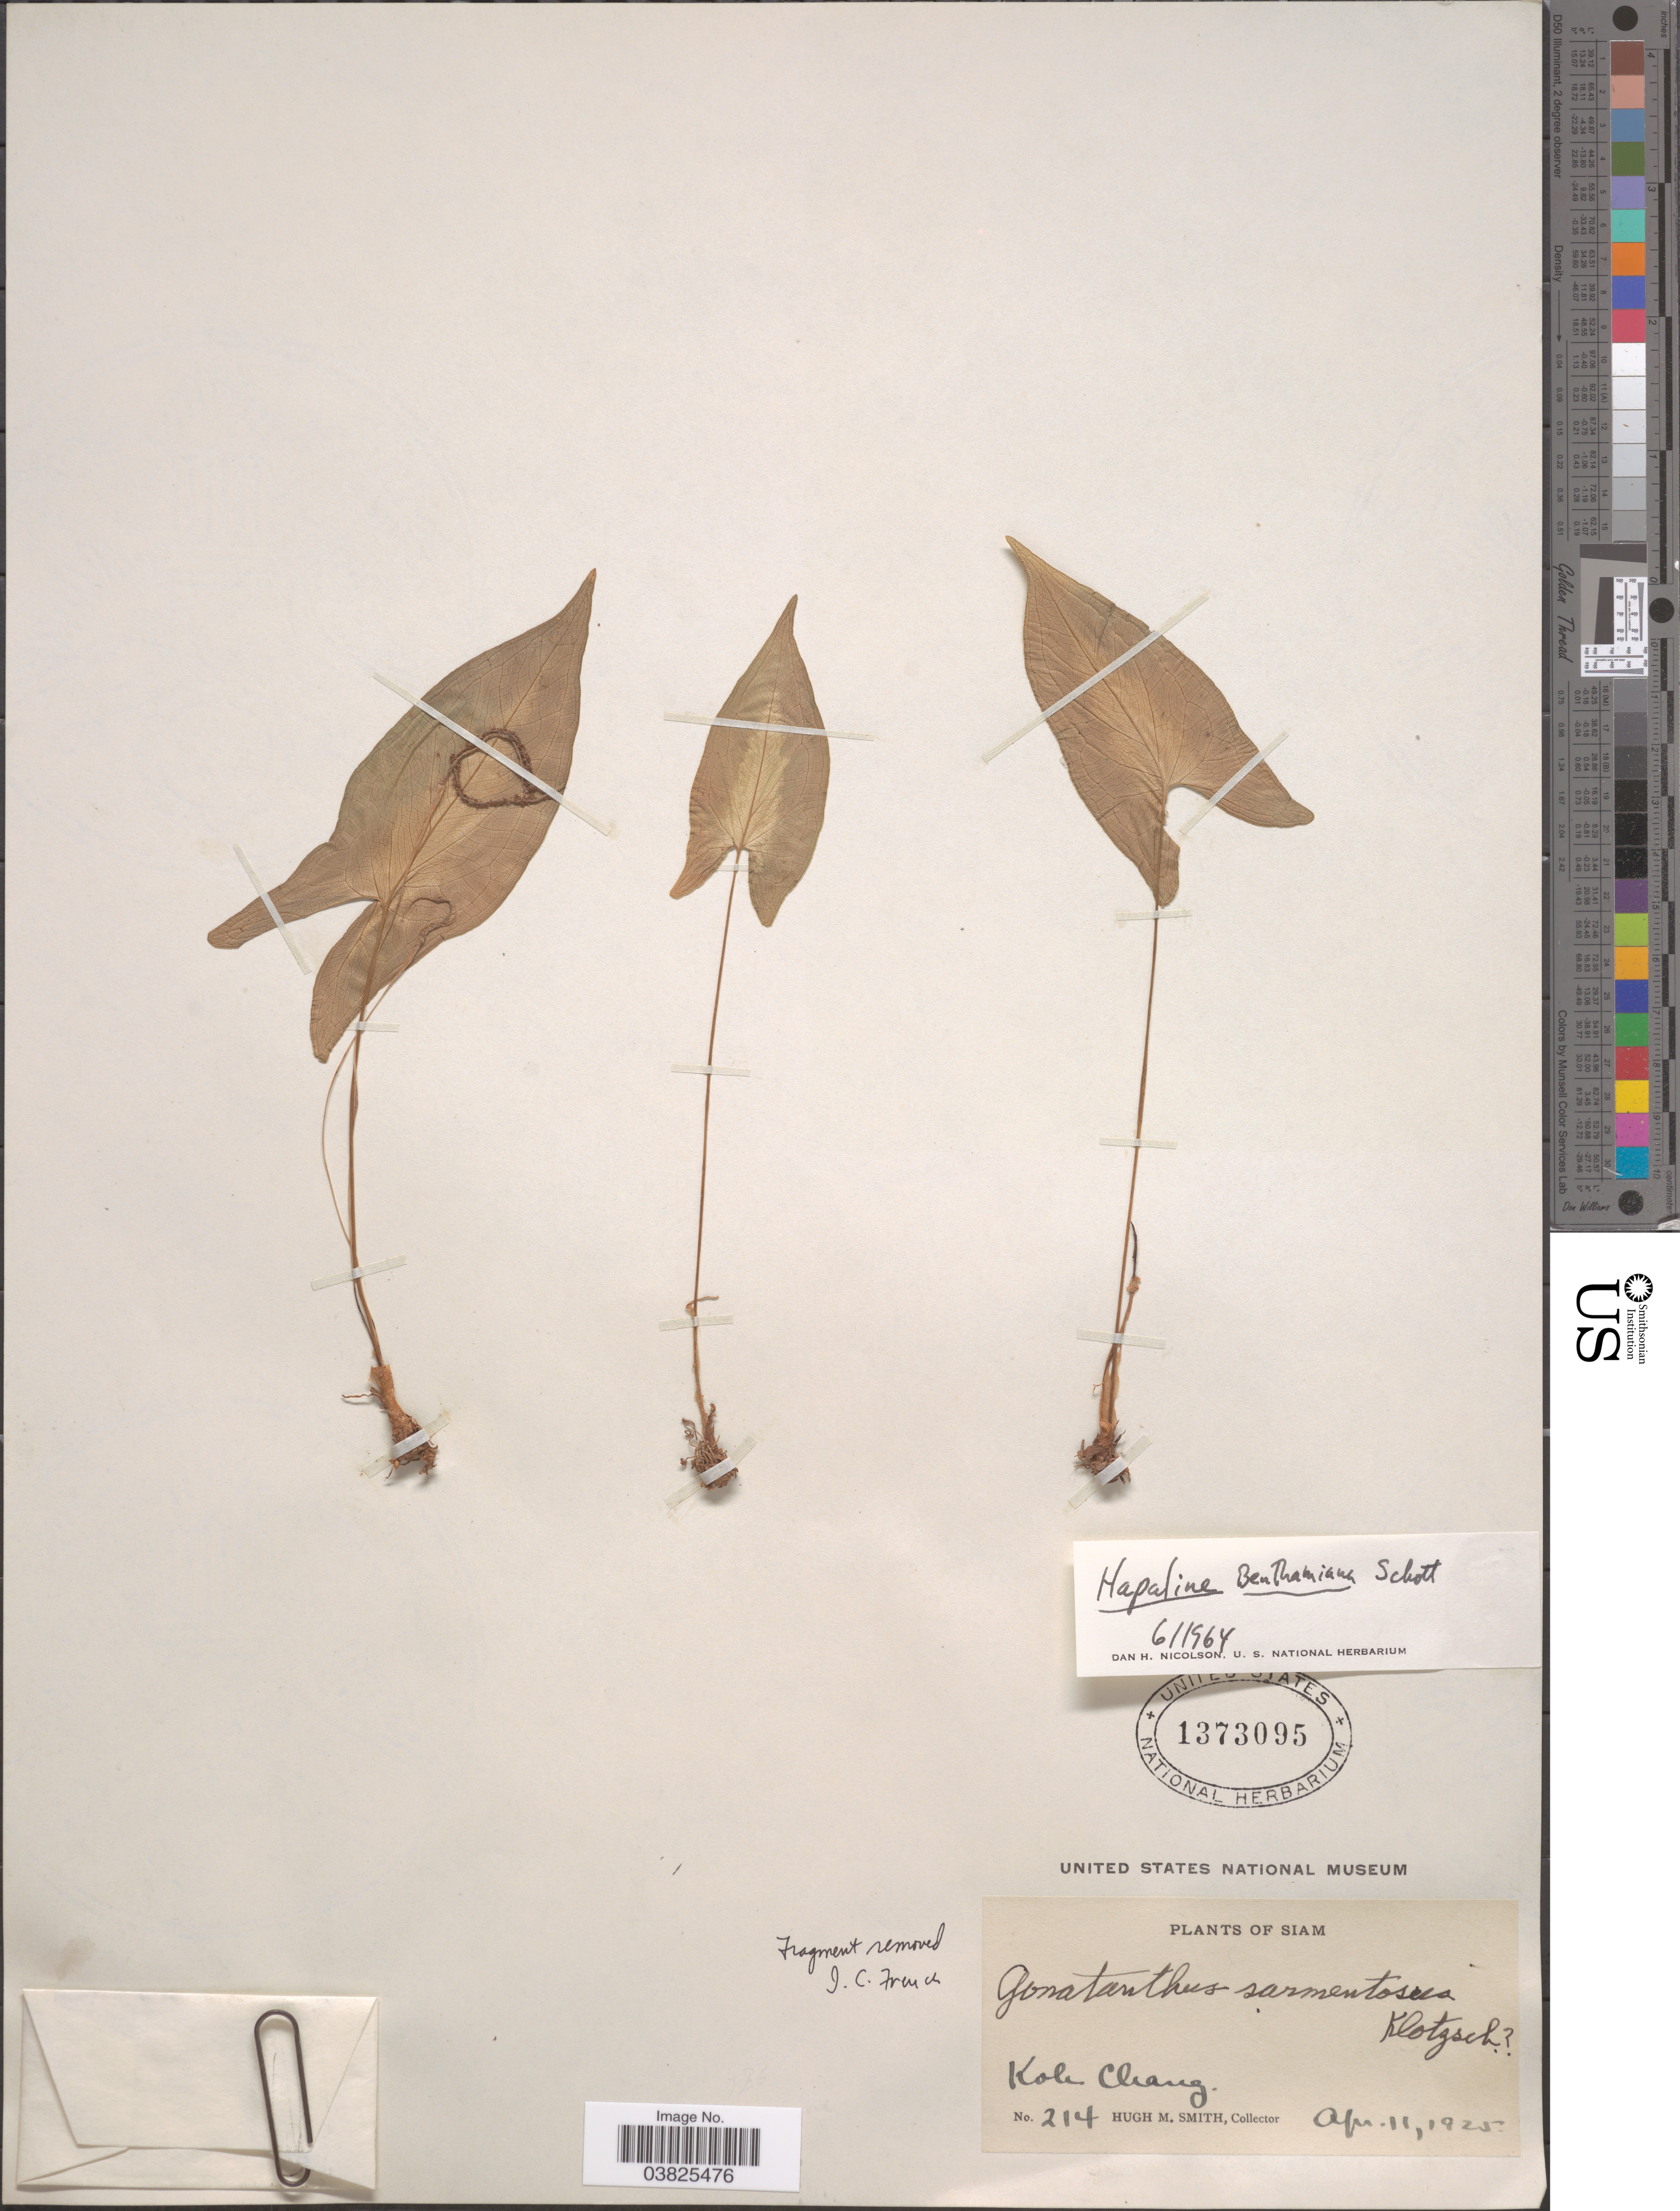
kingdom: Plantae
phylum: Tracheophyta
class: Liliopsida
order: Alismatales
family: Araceae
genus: Hapaline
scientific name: Hapaline benthamiana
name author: Schott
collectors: H. M. Smith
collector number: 214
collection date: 1925-04-11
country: Thailand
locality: Siam. Koh Chang.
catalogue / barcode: US 1373095